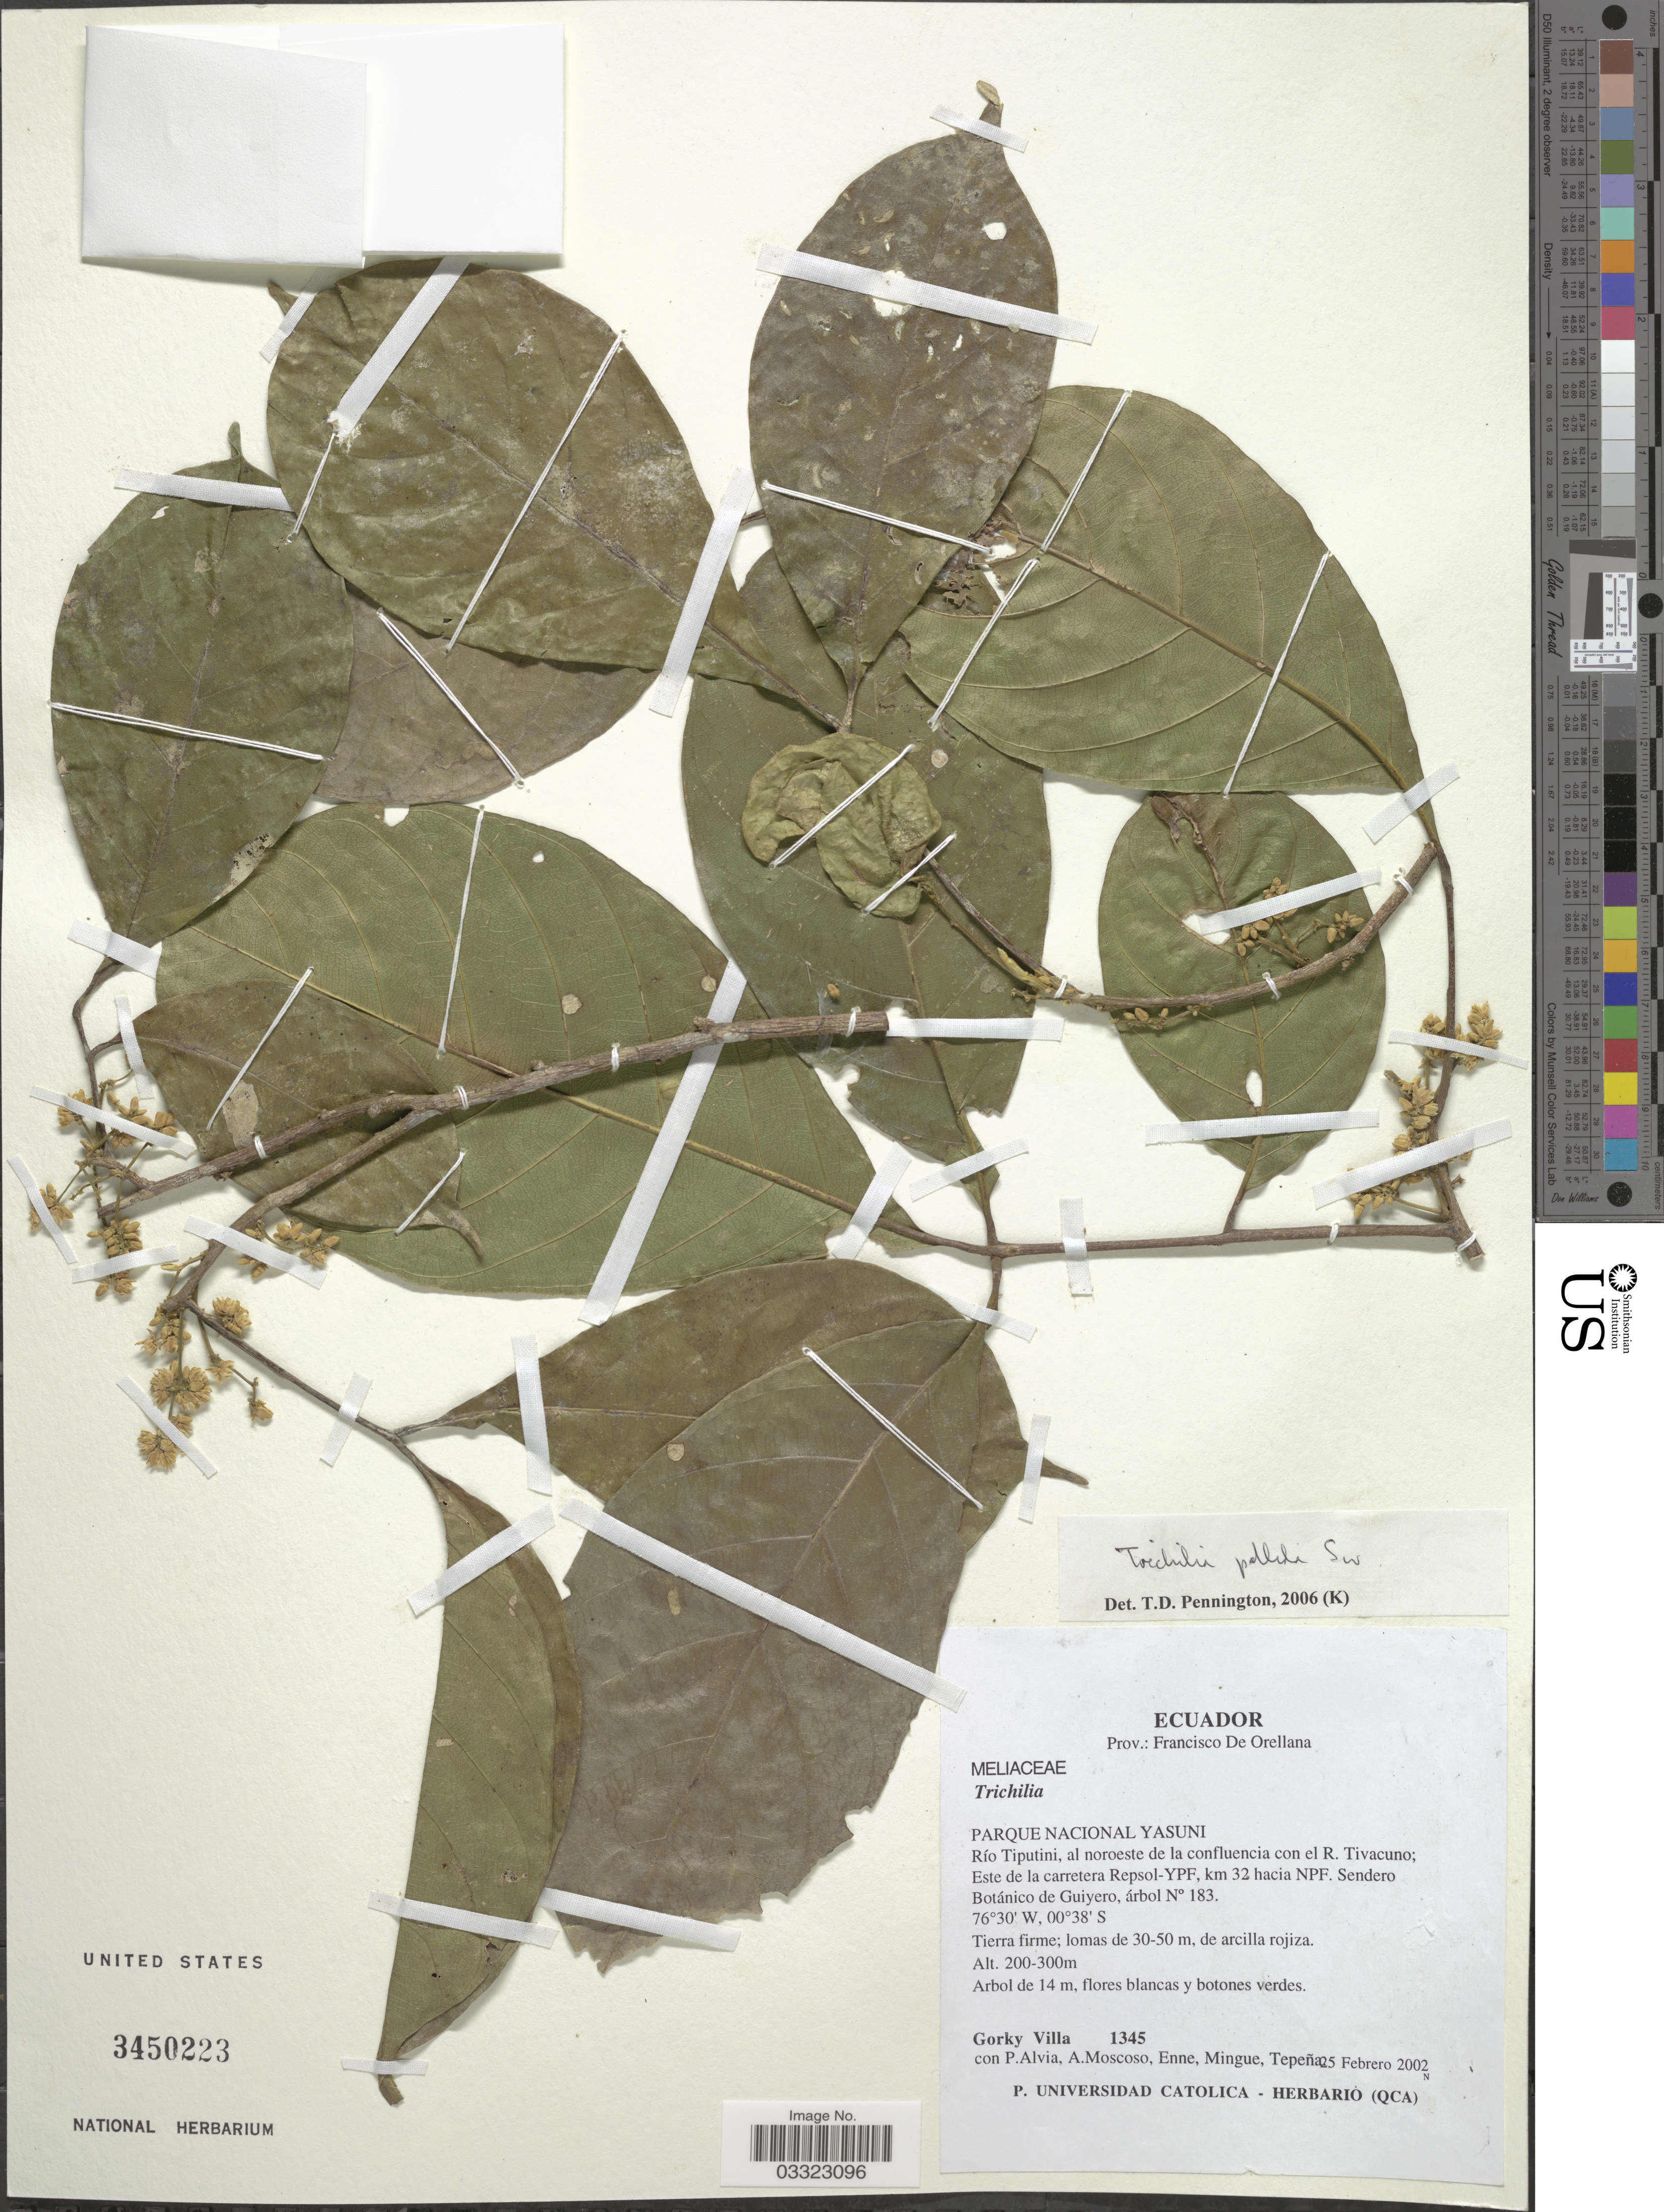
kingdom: Plantae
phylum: Tracheophyta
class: Magnoliopsida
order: Sapindales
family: Meliaceae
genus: Trichilia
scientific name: Trichilia pallida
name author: Sw.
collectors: G. Villa, P. Alvia, A. Moscoso, Enne & et al.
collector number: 1345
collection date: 2002-02-25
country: Ecuador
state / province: Orellana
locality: Prov.: Francisco De Orellana, Parque Nacional Yasuni, Río Tiputini, al noroeste de la confluencia con el R. Tivacuno; Este de la carretera Repsol-YPF, km 32 hacia NPF. Sendero Botánico de Guiyero, árbol N° 183.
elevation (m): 200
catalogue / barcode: US 3450223